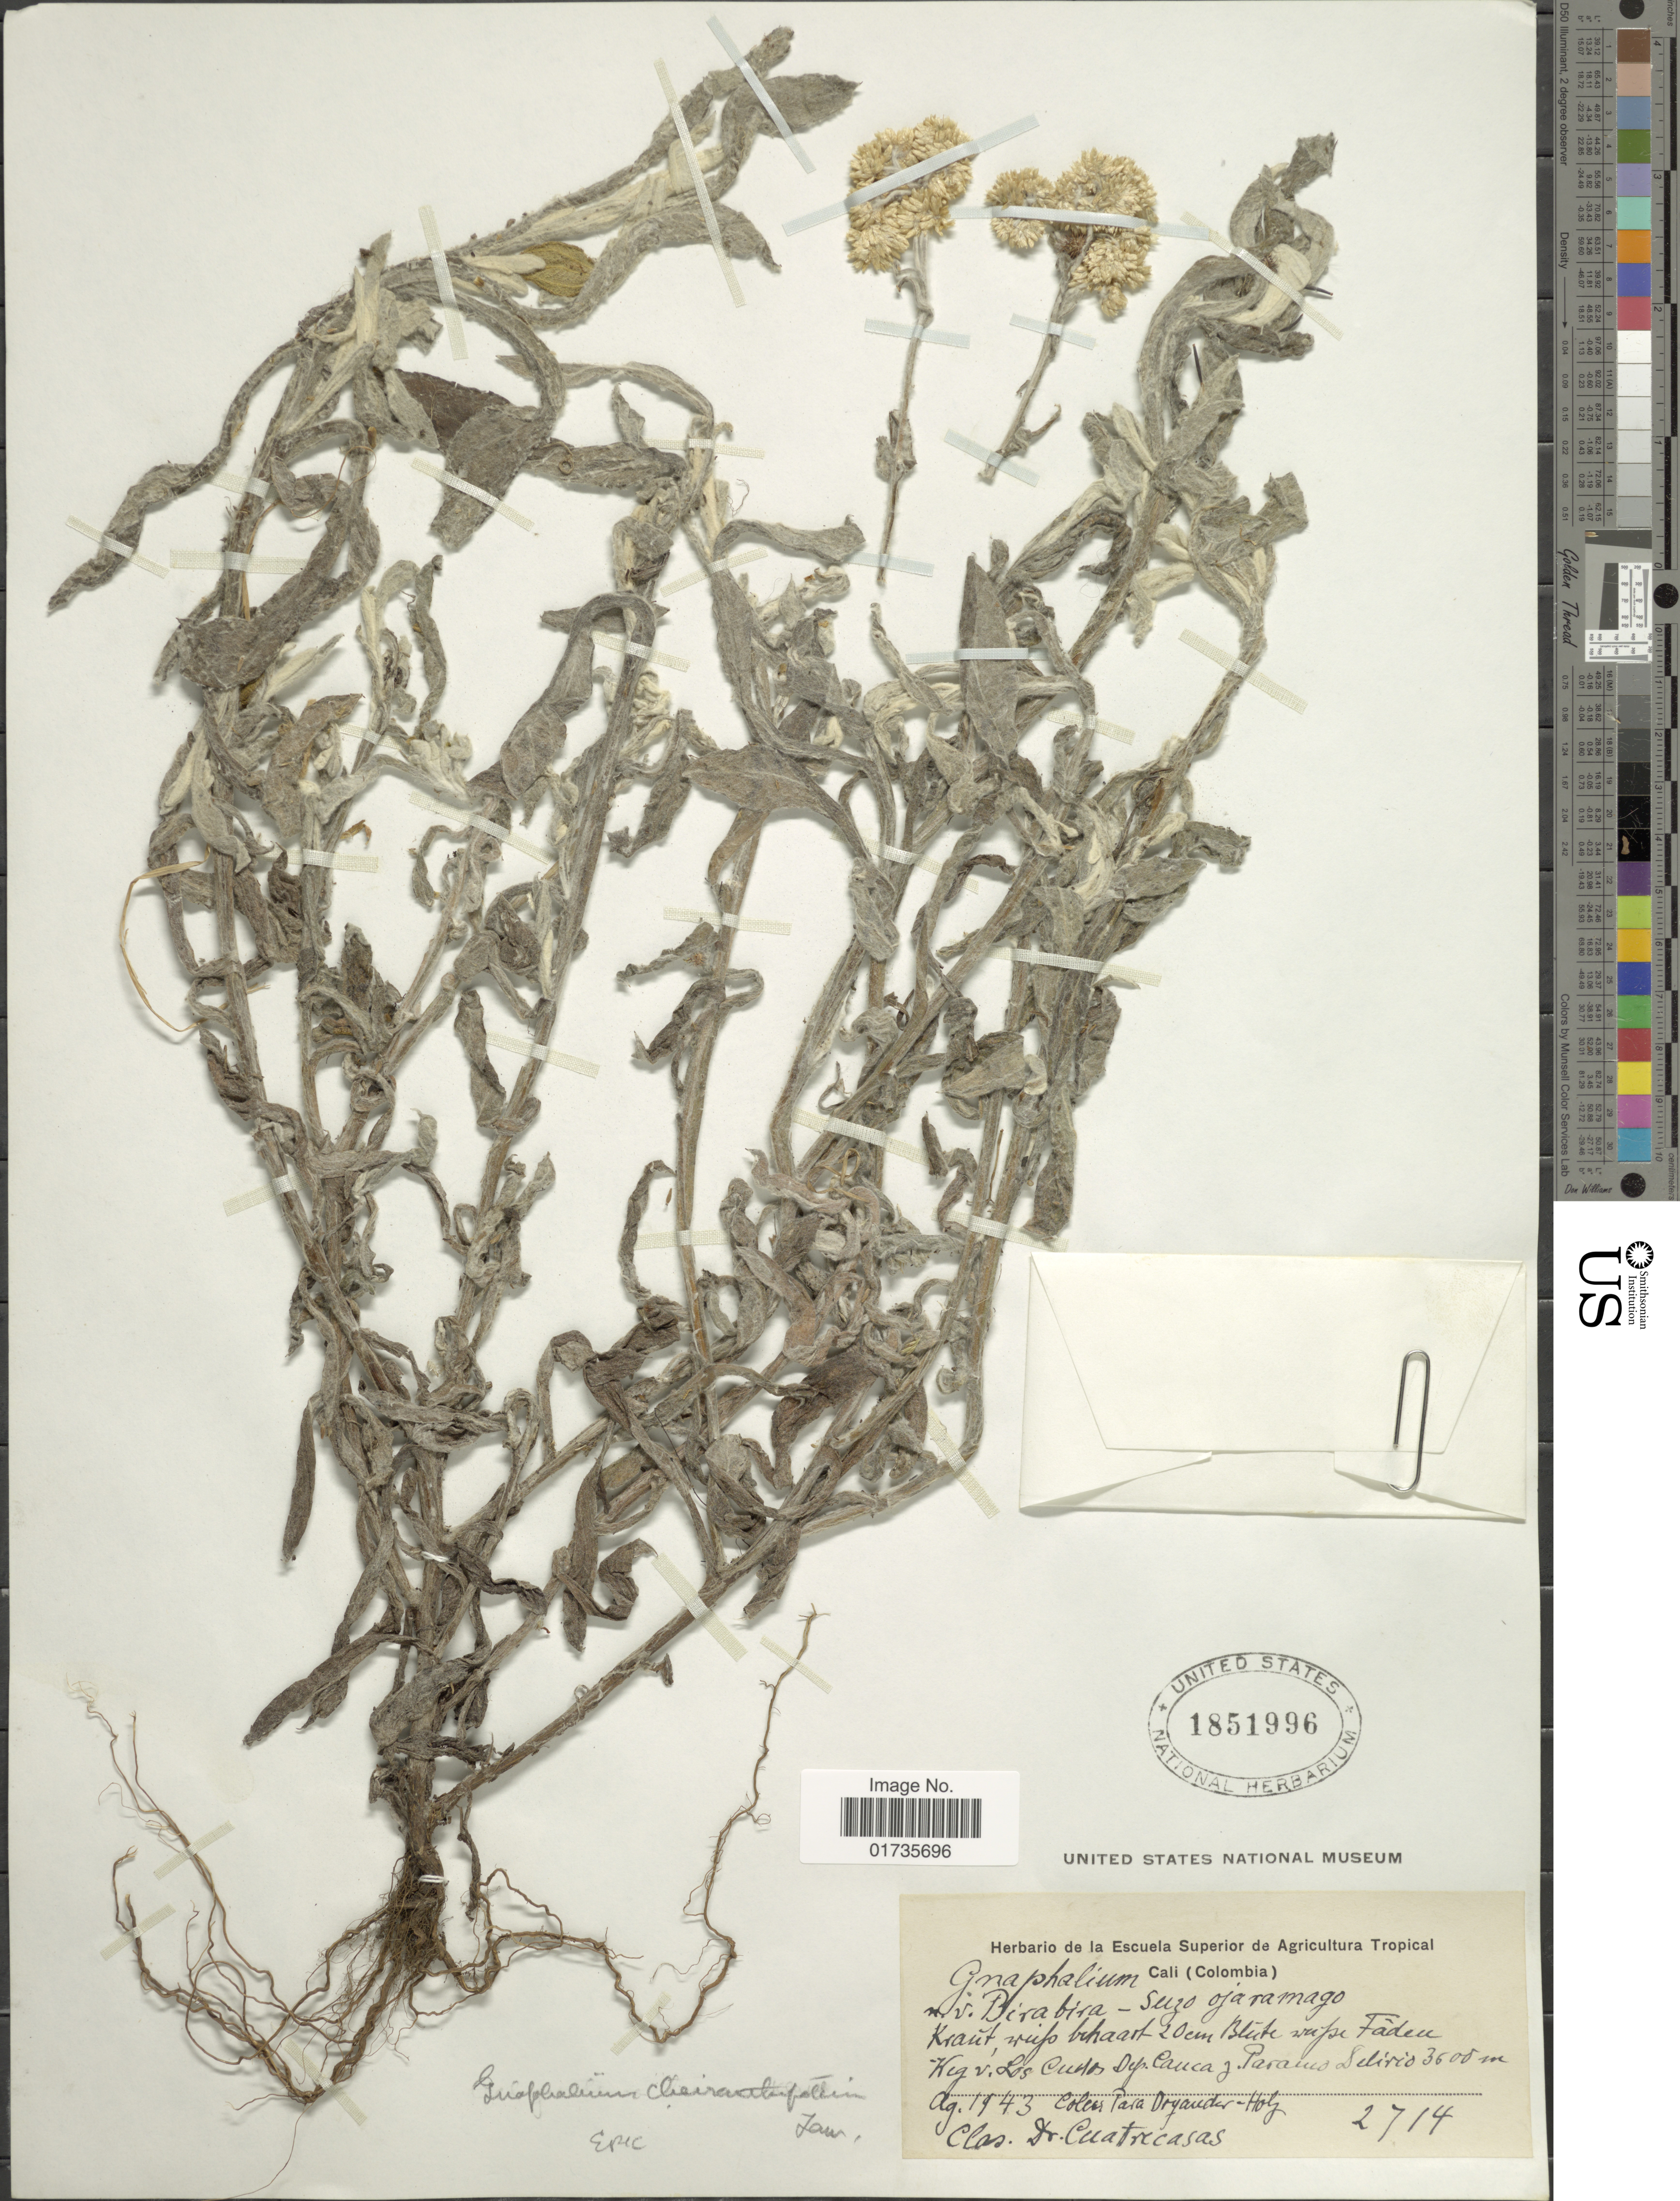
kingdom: Plantae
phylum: Tracheophyta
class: Magnoliopsida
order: Asterales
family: Asteraceae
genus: Achyrocline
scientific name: Achyrocline satureioides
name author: (Lam.) DC.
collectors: Cuatrecasas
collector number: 2714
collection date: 1943-08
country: Colombia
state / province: Cauca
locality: Cali, Kraut, [illegible text] behaart 20 cm Blüte wufse Fäden, Weg v Los cunos Dep Cauca y Paramo Delirio [interpreted]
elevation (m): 3600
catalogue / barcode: US 1851996